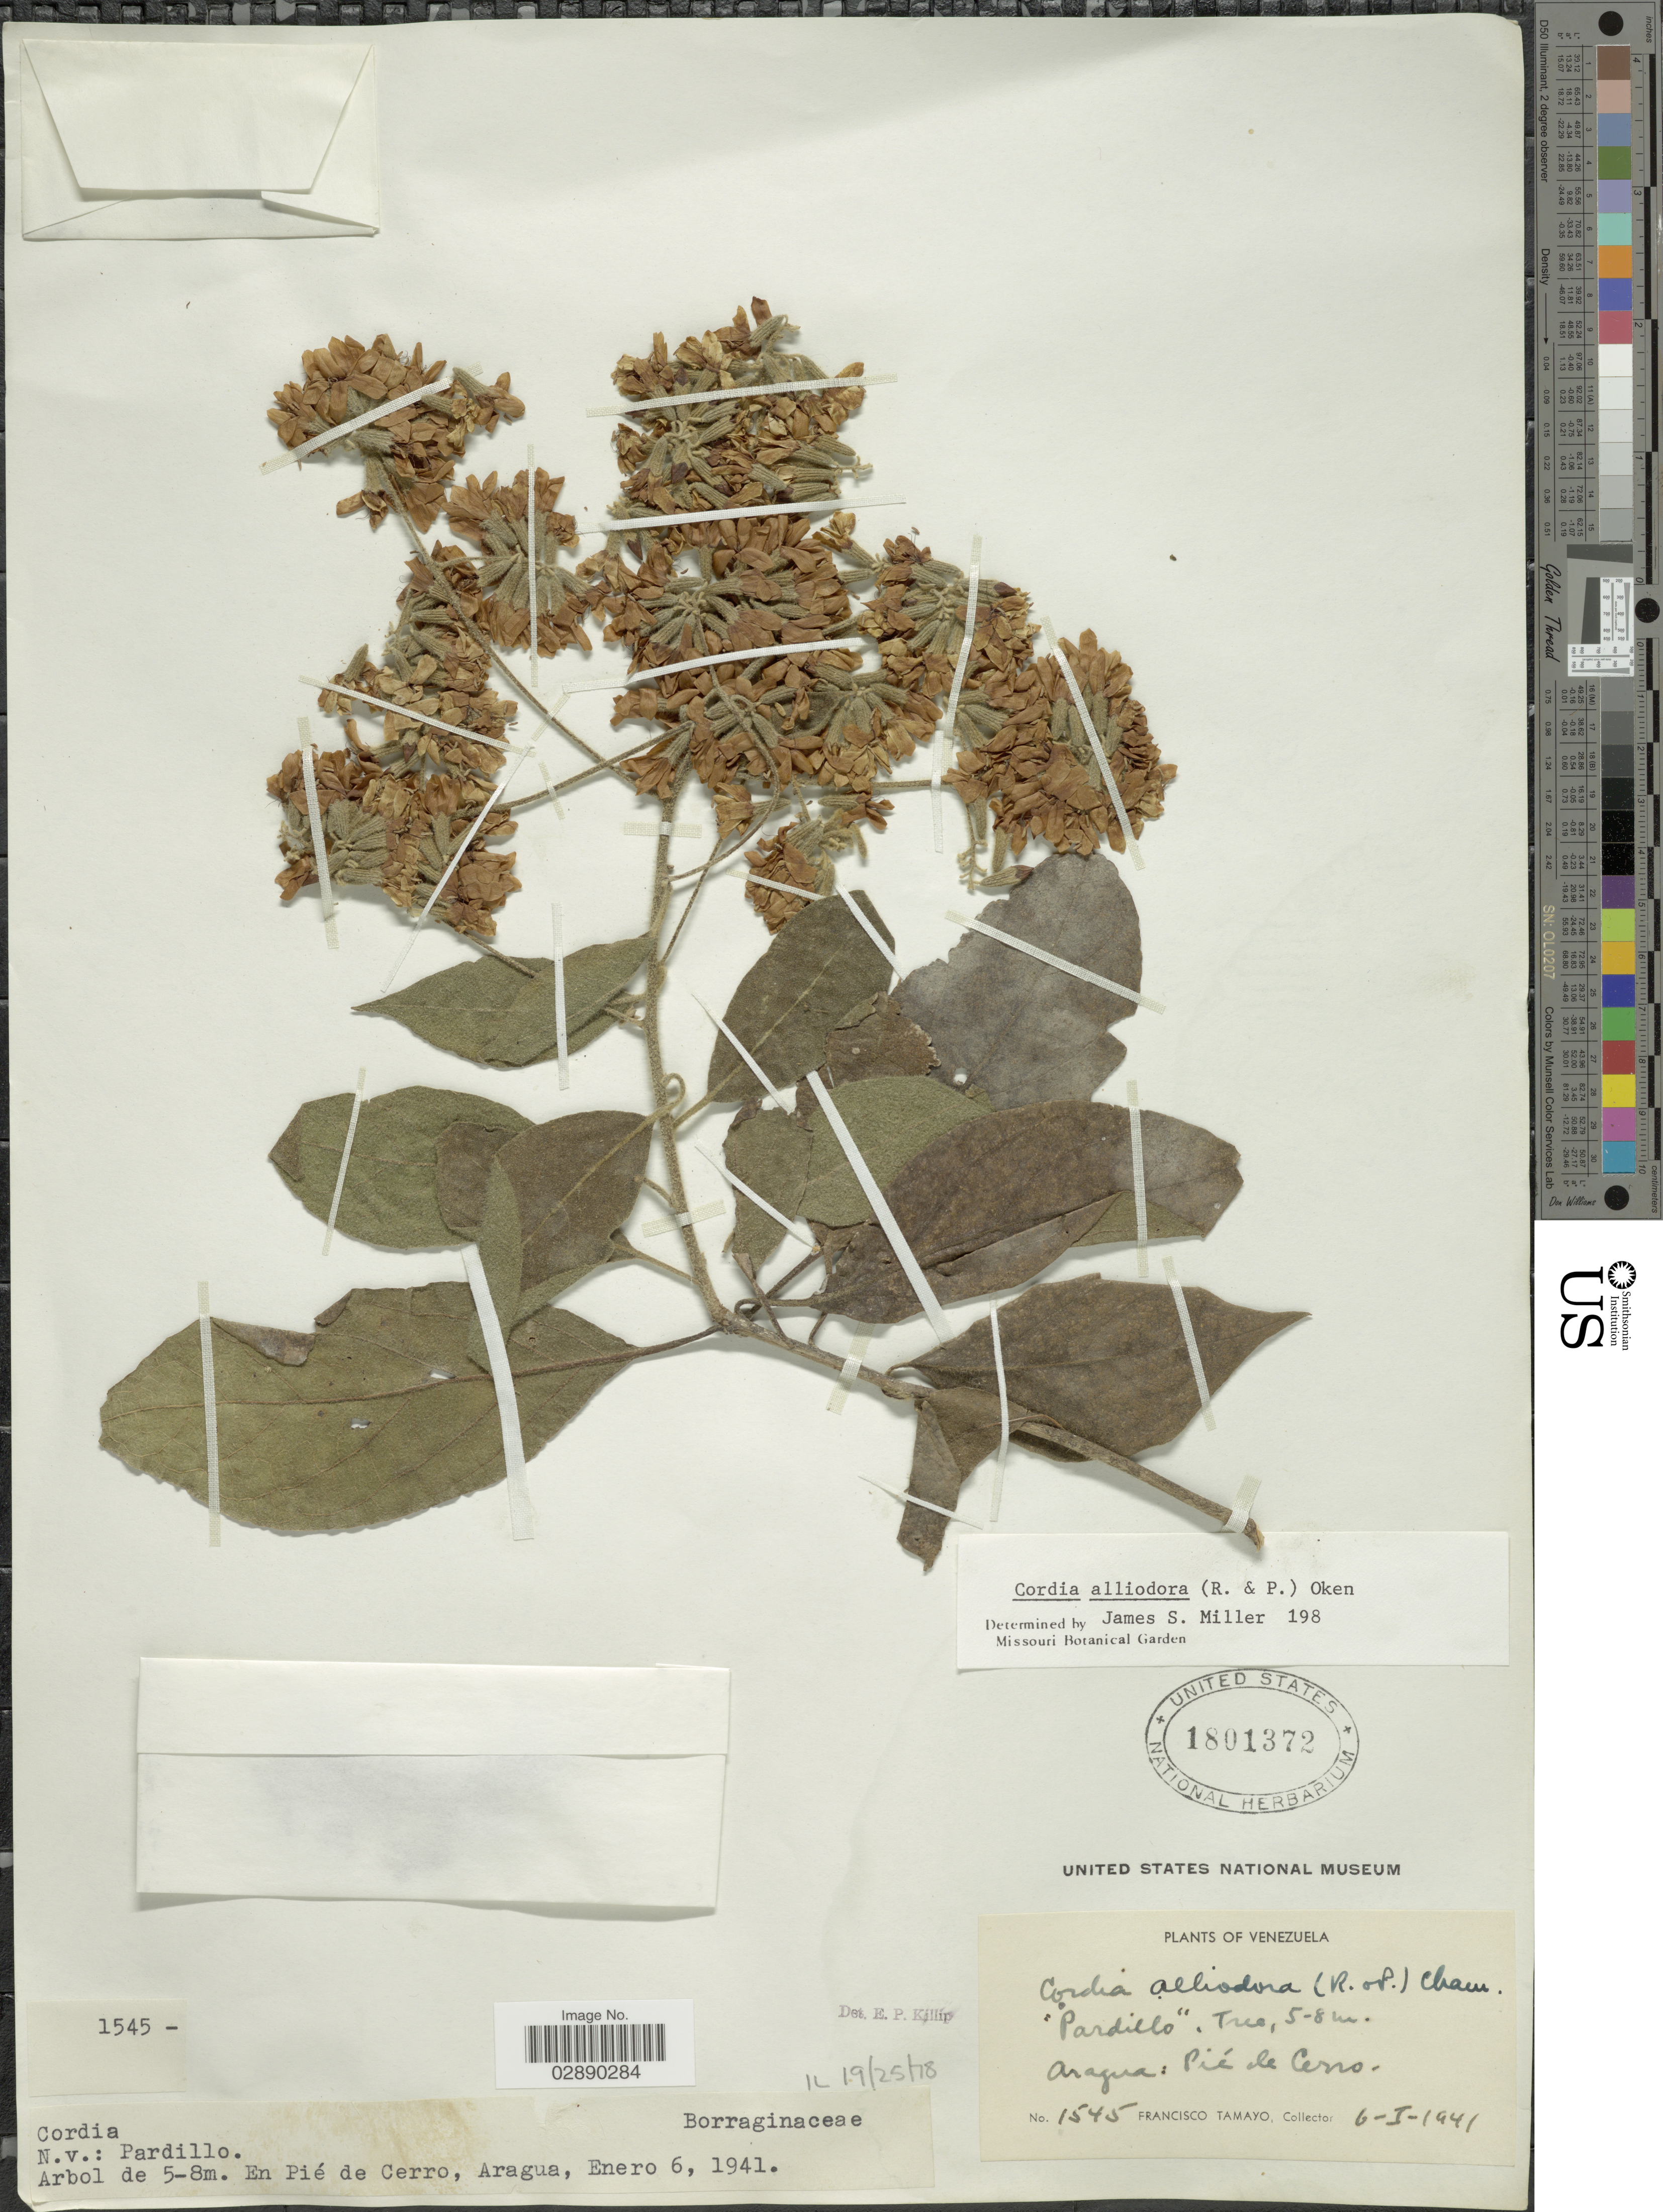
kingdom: Plantae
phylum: Tracheophyta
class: Magnoliopsida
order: Boraginales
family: Cordiaceae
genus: Cordia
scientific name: Cordia alliodora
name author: (Ruiz & Pav.) Oken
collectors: F. Tamayo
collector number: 1545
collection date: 1941-01-06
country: Venezuela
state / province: Aragua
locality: En Pié de Cerro.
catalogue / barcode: US 1801372